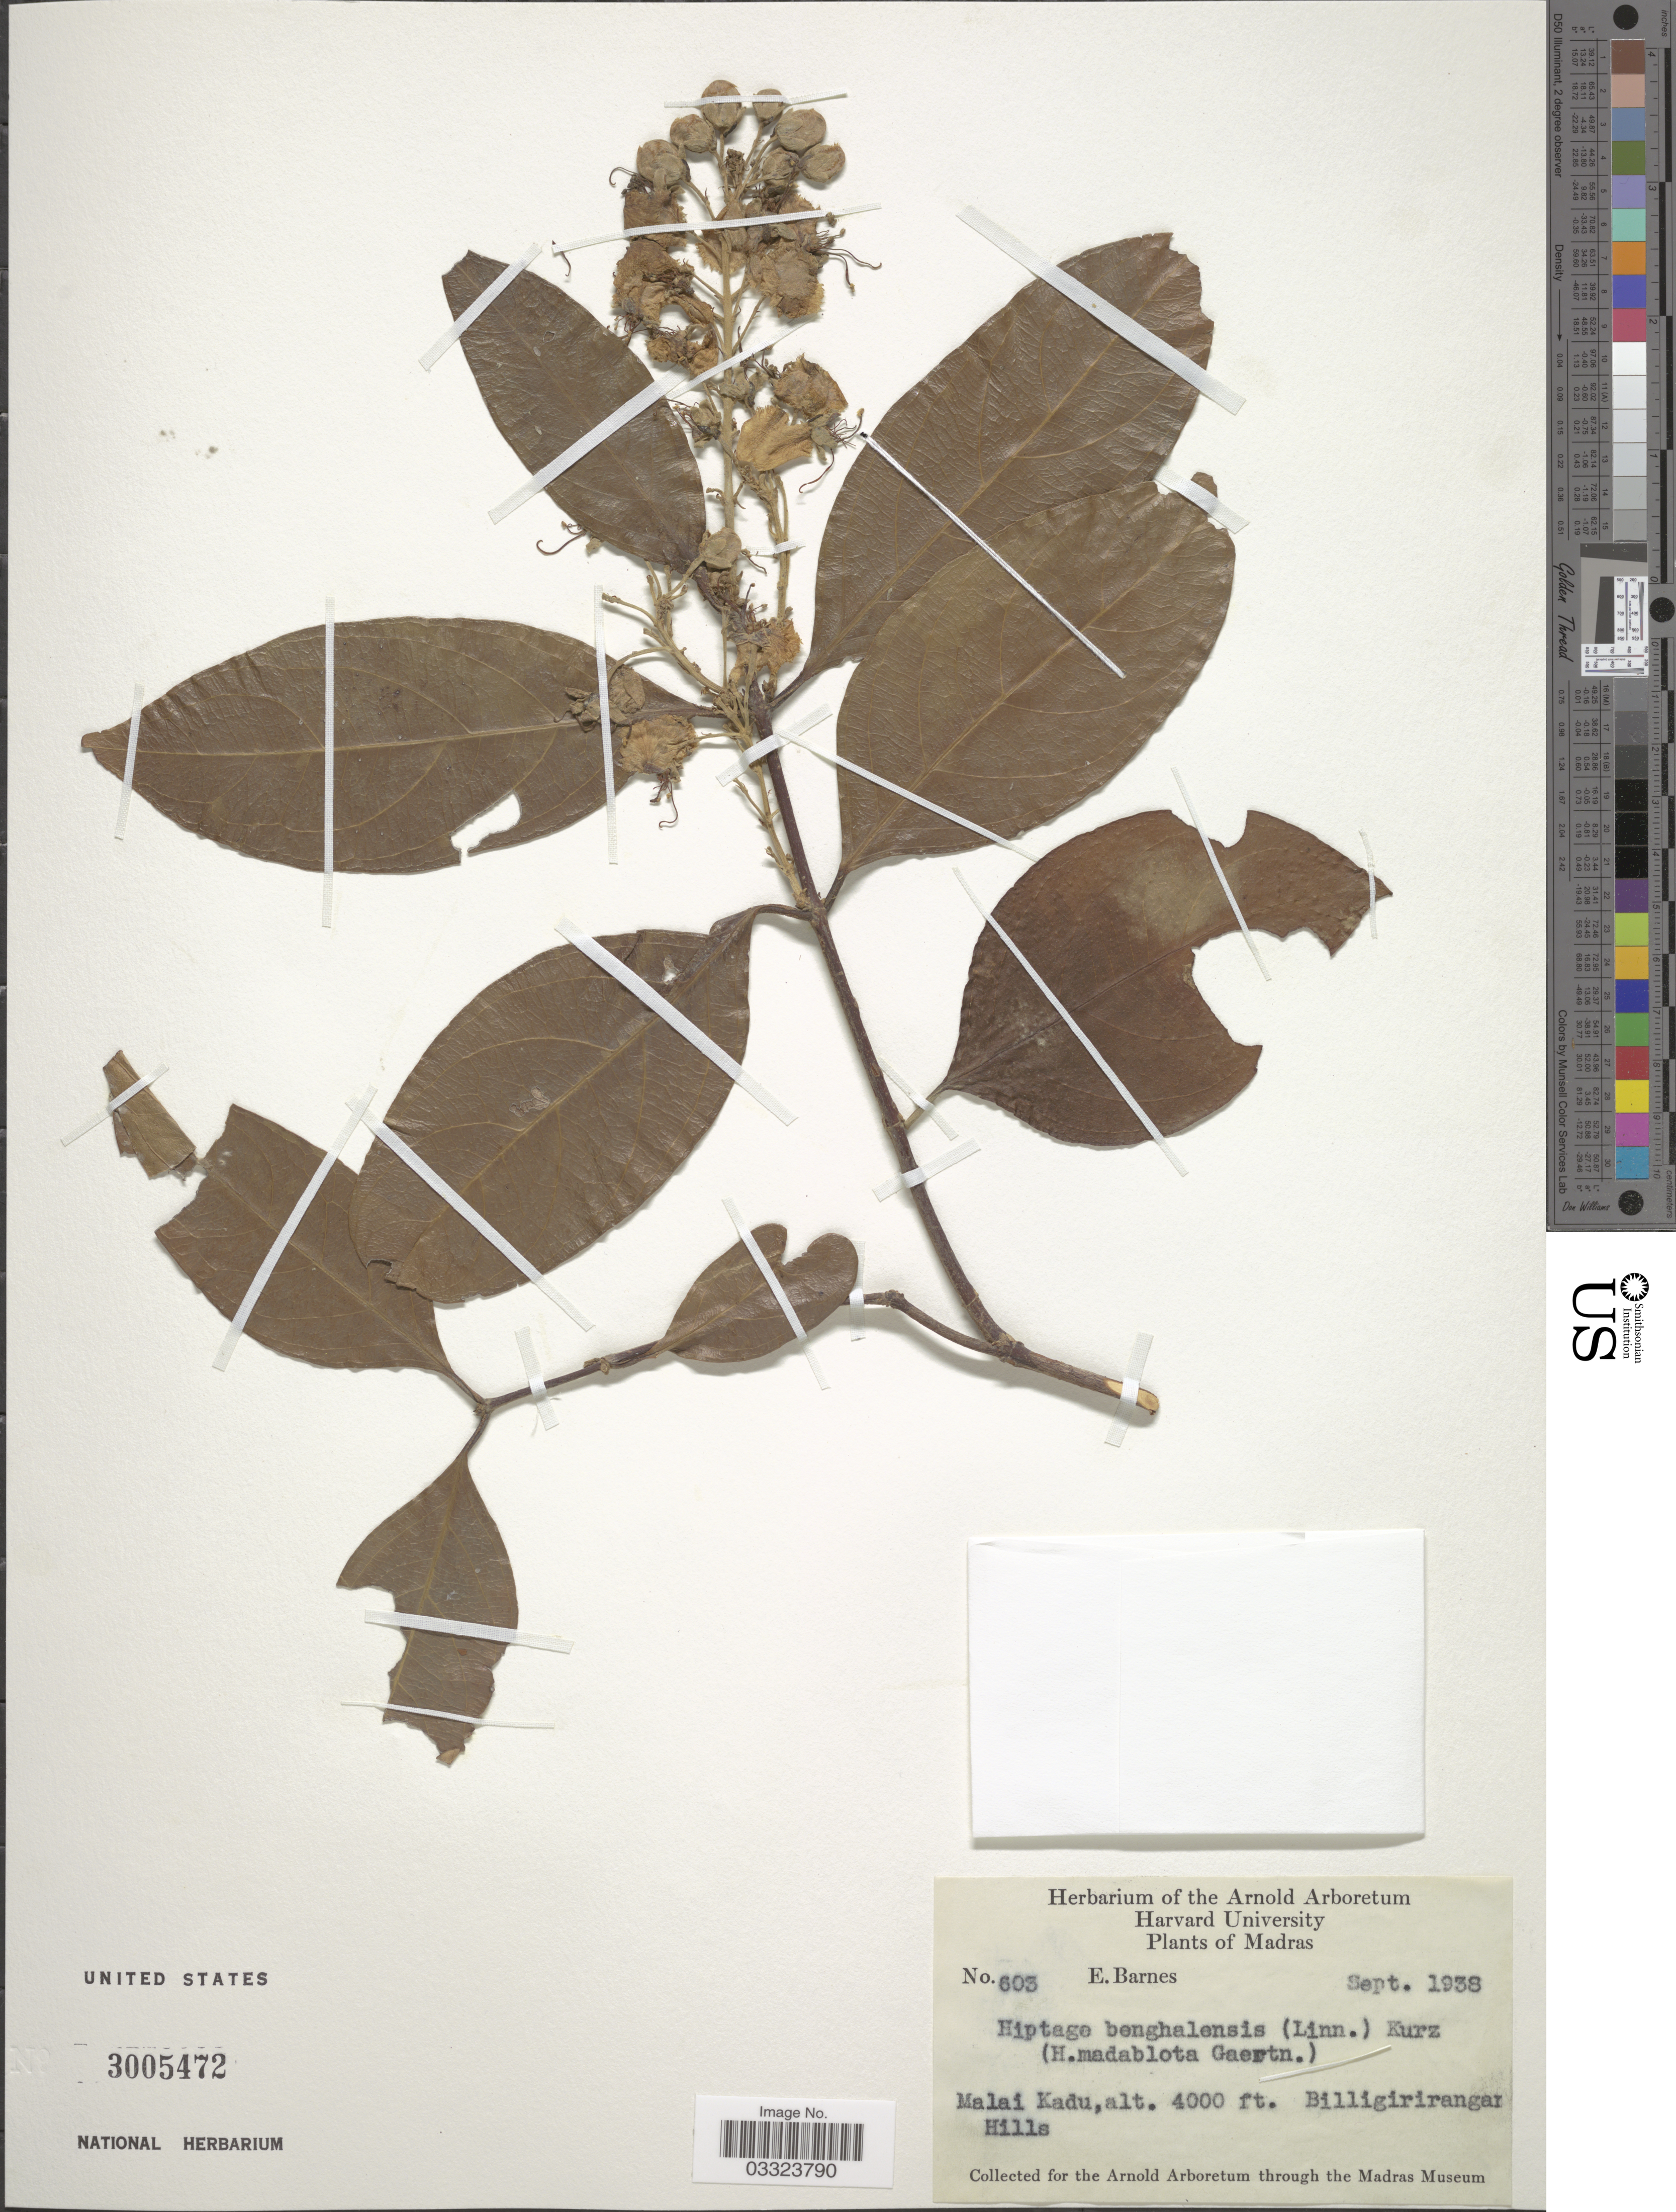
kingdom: Plantae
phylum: Tracheophyta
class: Magnoliopsida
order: Malpighiales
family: Malpighiaceae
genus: Hiptage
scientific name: Hiptage benghalensis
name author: (L.) Kurz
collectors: E. Barnes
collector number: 603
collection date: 1938-09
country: India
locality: Madras. Malai Kadu. Billigirirangar Hills.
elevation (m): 1219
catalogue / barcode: US 3005472